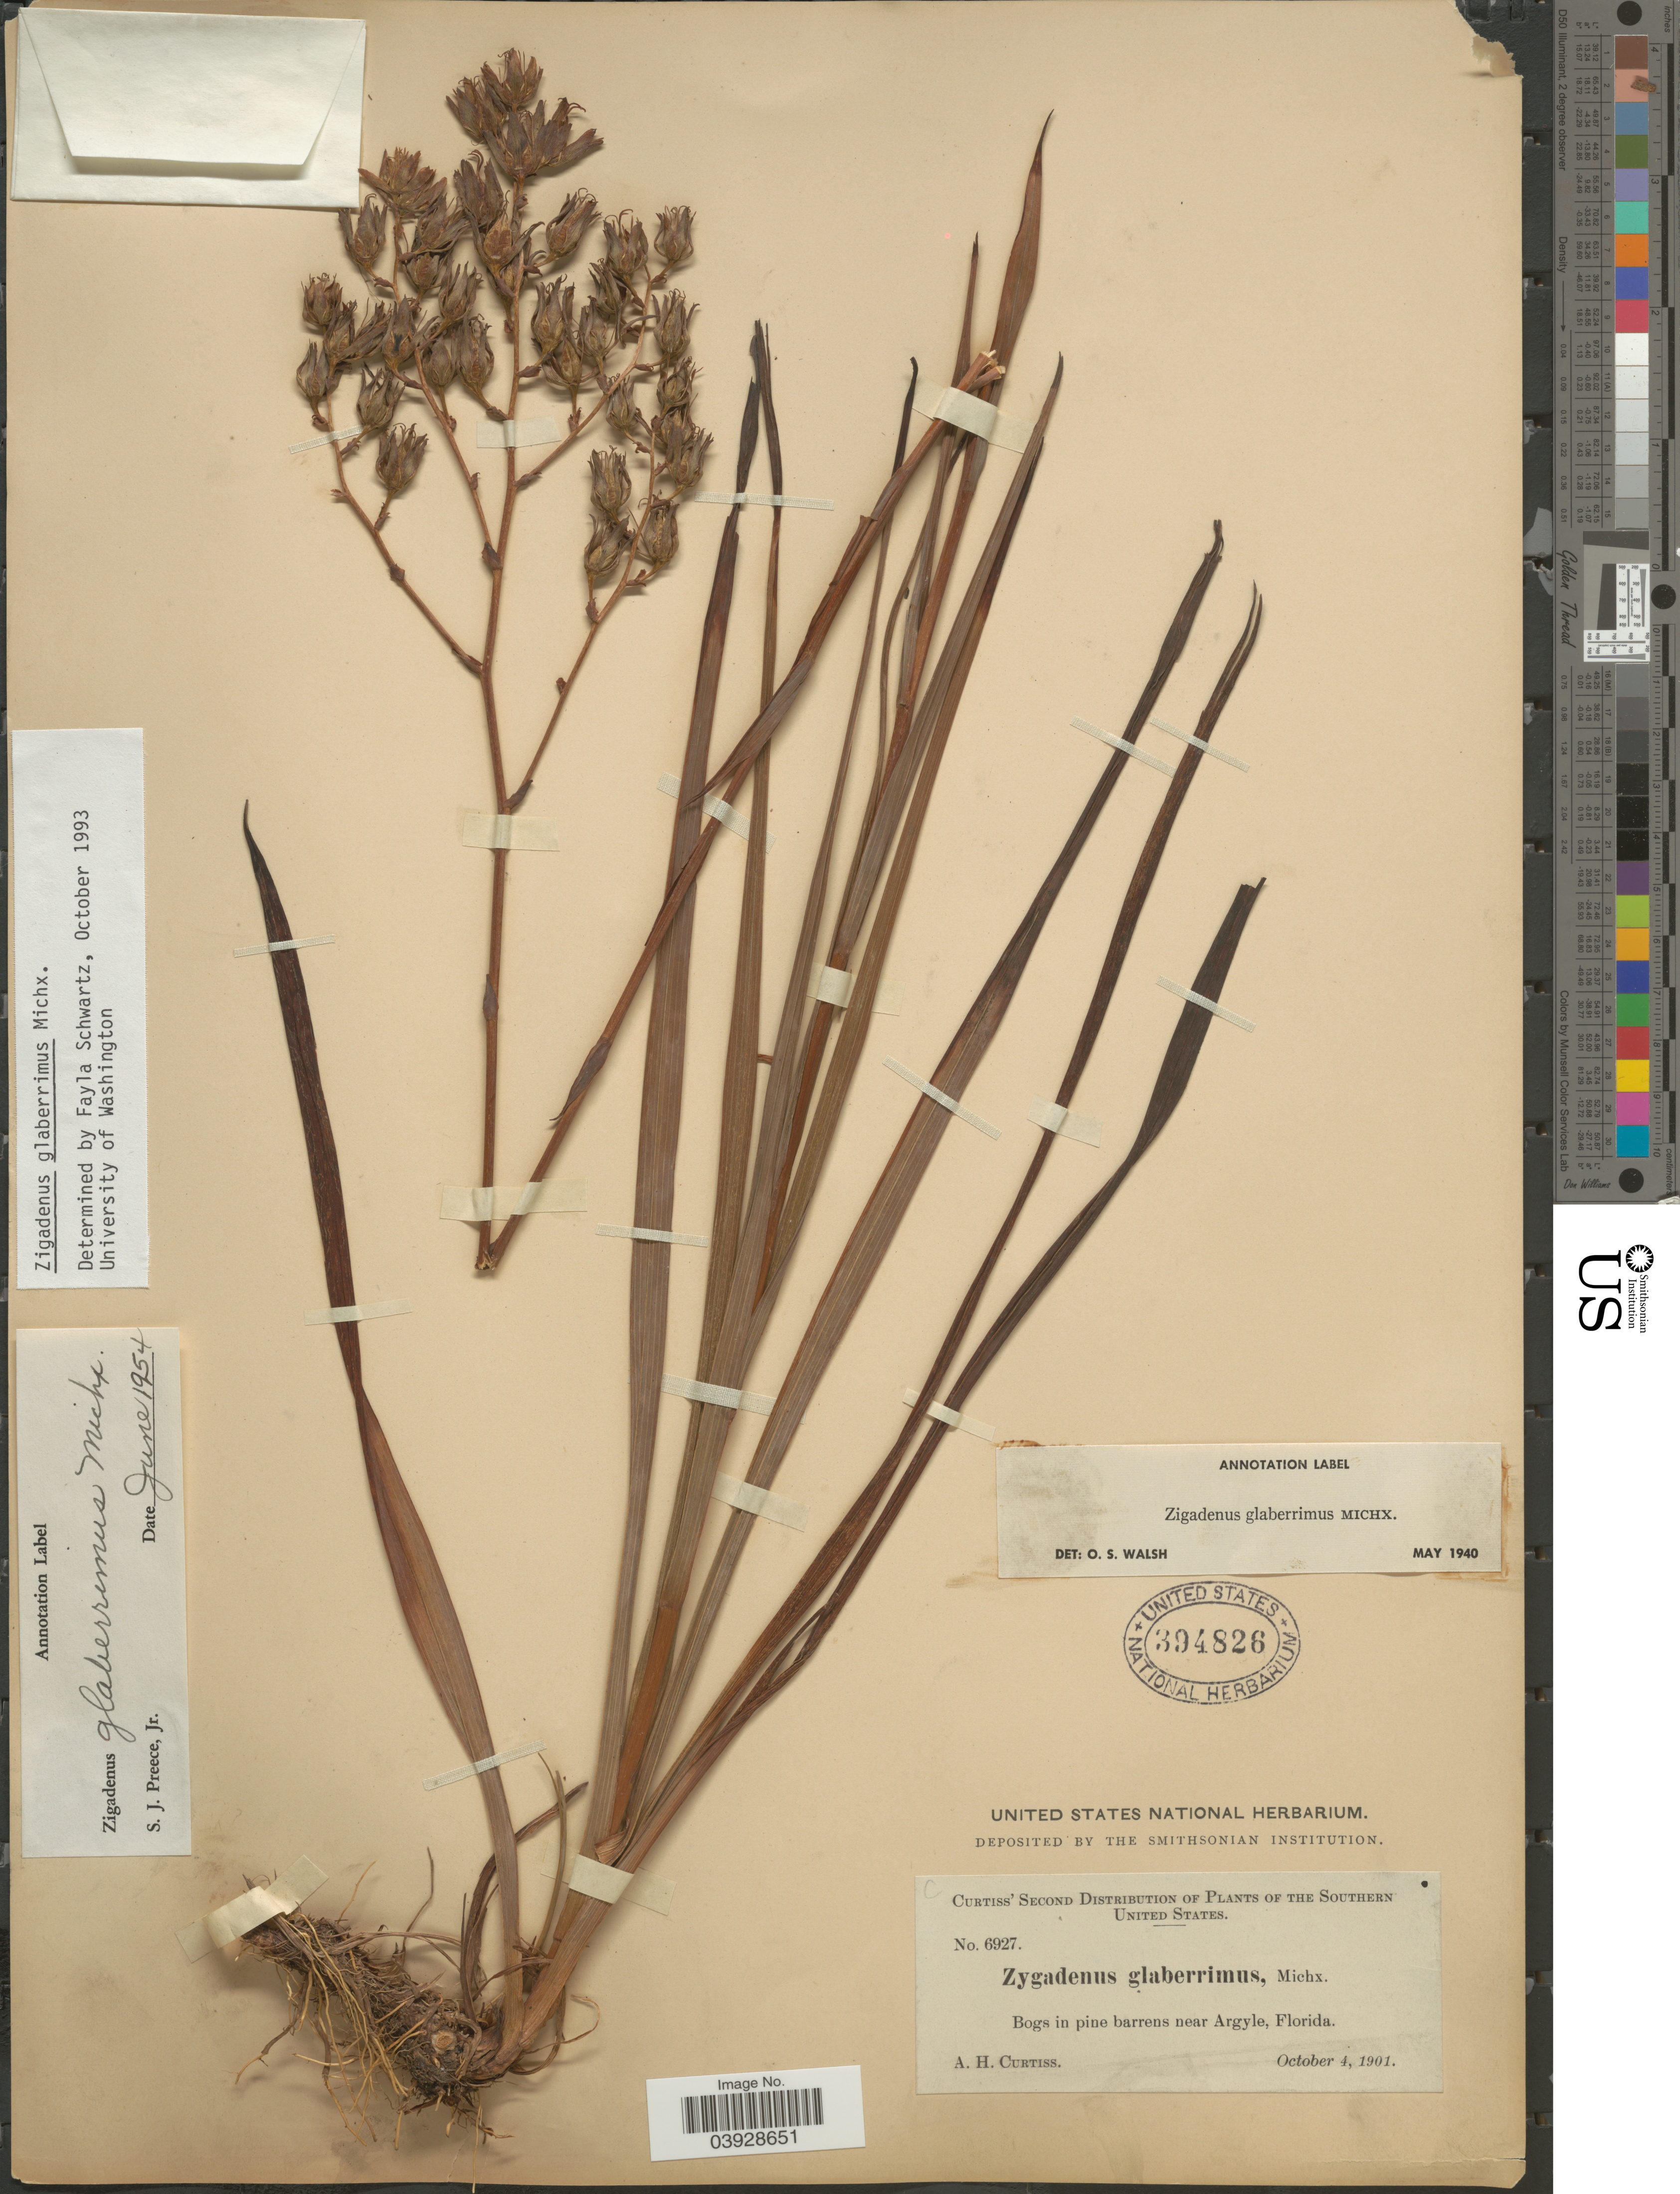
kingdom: Plantae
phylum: Tracheophyta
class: Liliopsida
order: Liliales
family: Melanthiaceae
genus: Zigadenus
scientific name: Zigadenus glaberrimus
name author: Michx.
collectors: A. H. Curtiss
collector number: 6927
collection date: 1901-10-04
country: United States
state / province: Florida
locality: The Southern United States. Bogs in pine barrens near Argyle.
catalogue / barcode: US 394826